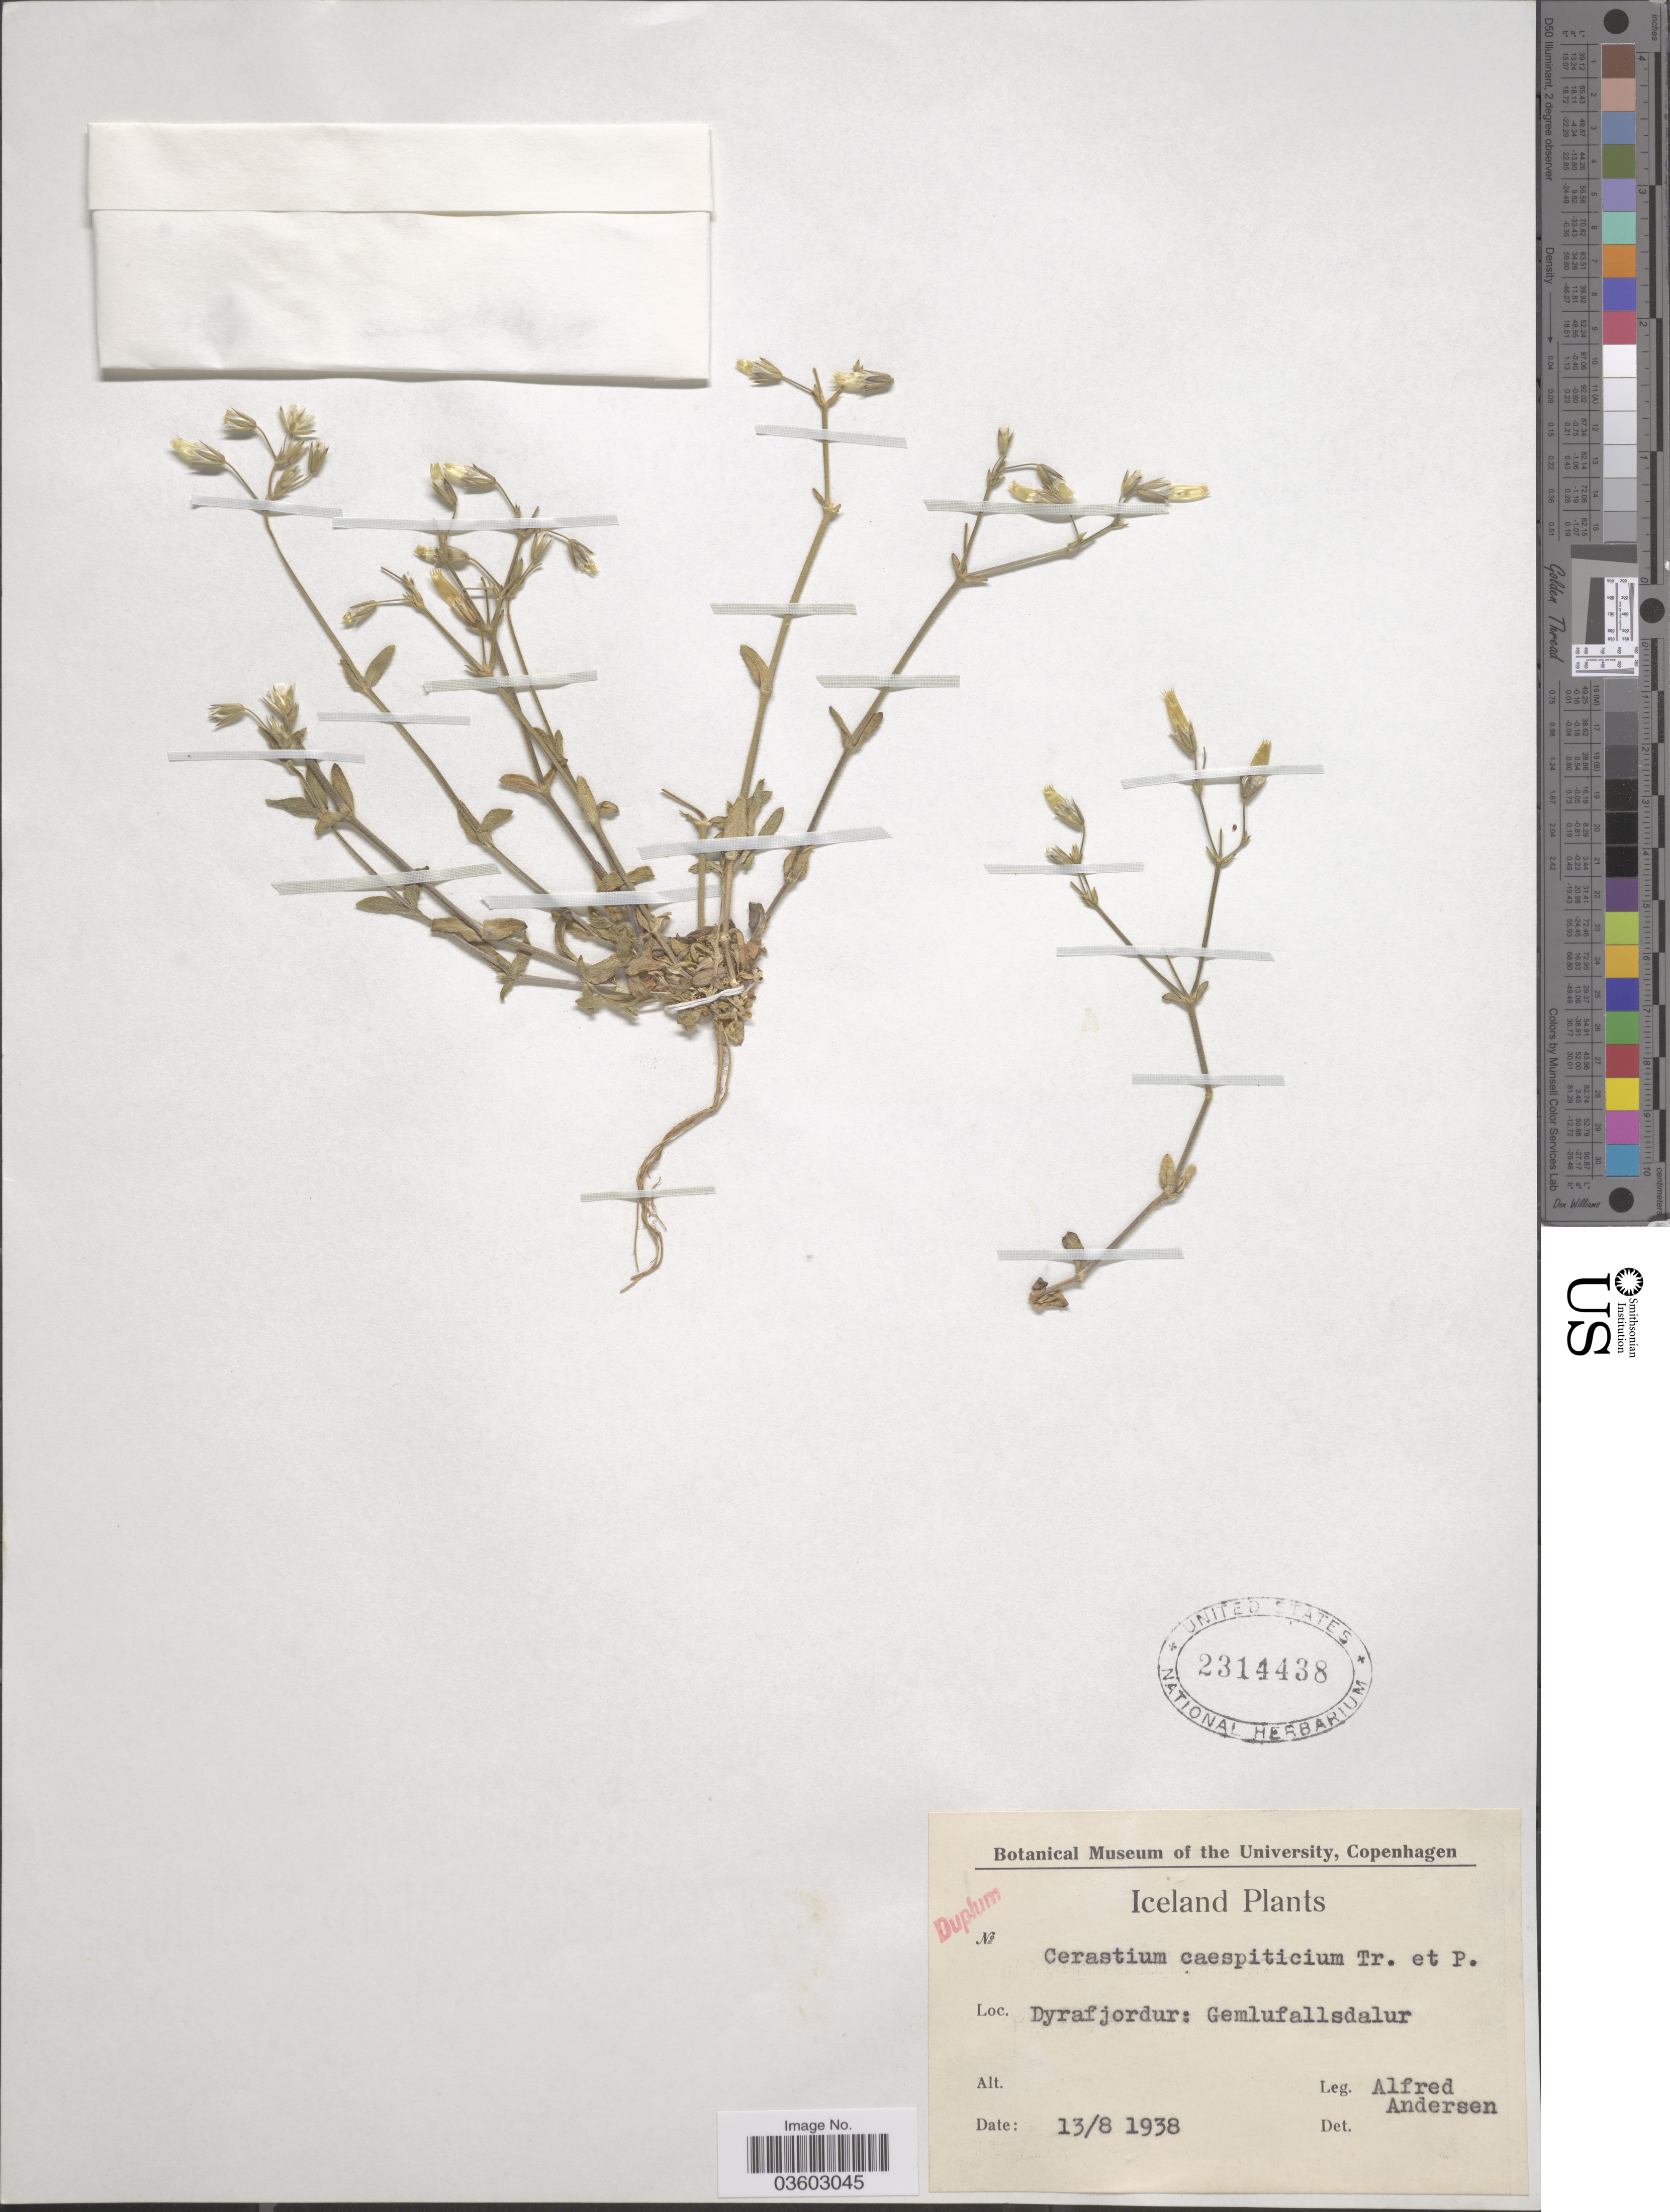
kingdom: Plantae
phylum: Tracheophyta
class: Magnoliopsida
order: Caryophyllales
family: Caryophyllaceae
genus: Cerastium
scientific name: Cerastium caespiticium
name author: Tr. & P.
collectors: A. Andersen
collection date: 1938-08-13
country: Iceland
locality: Dyrafjordur: Gemlufallsdalur.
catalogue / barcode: US 2314438